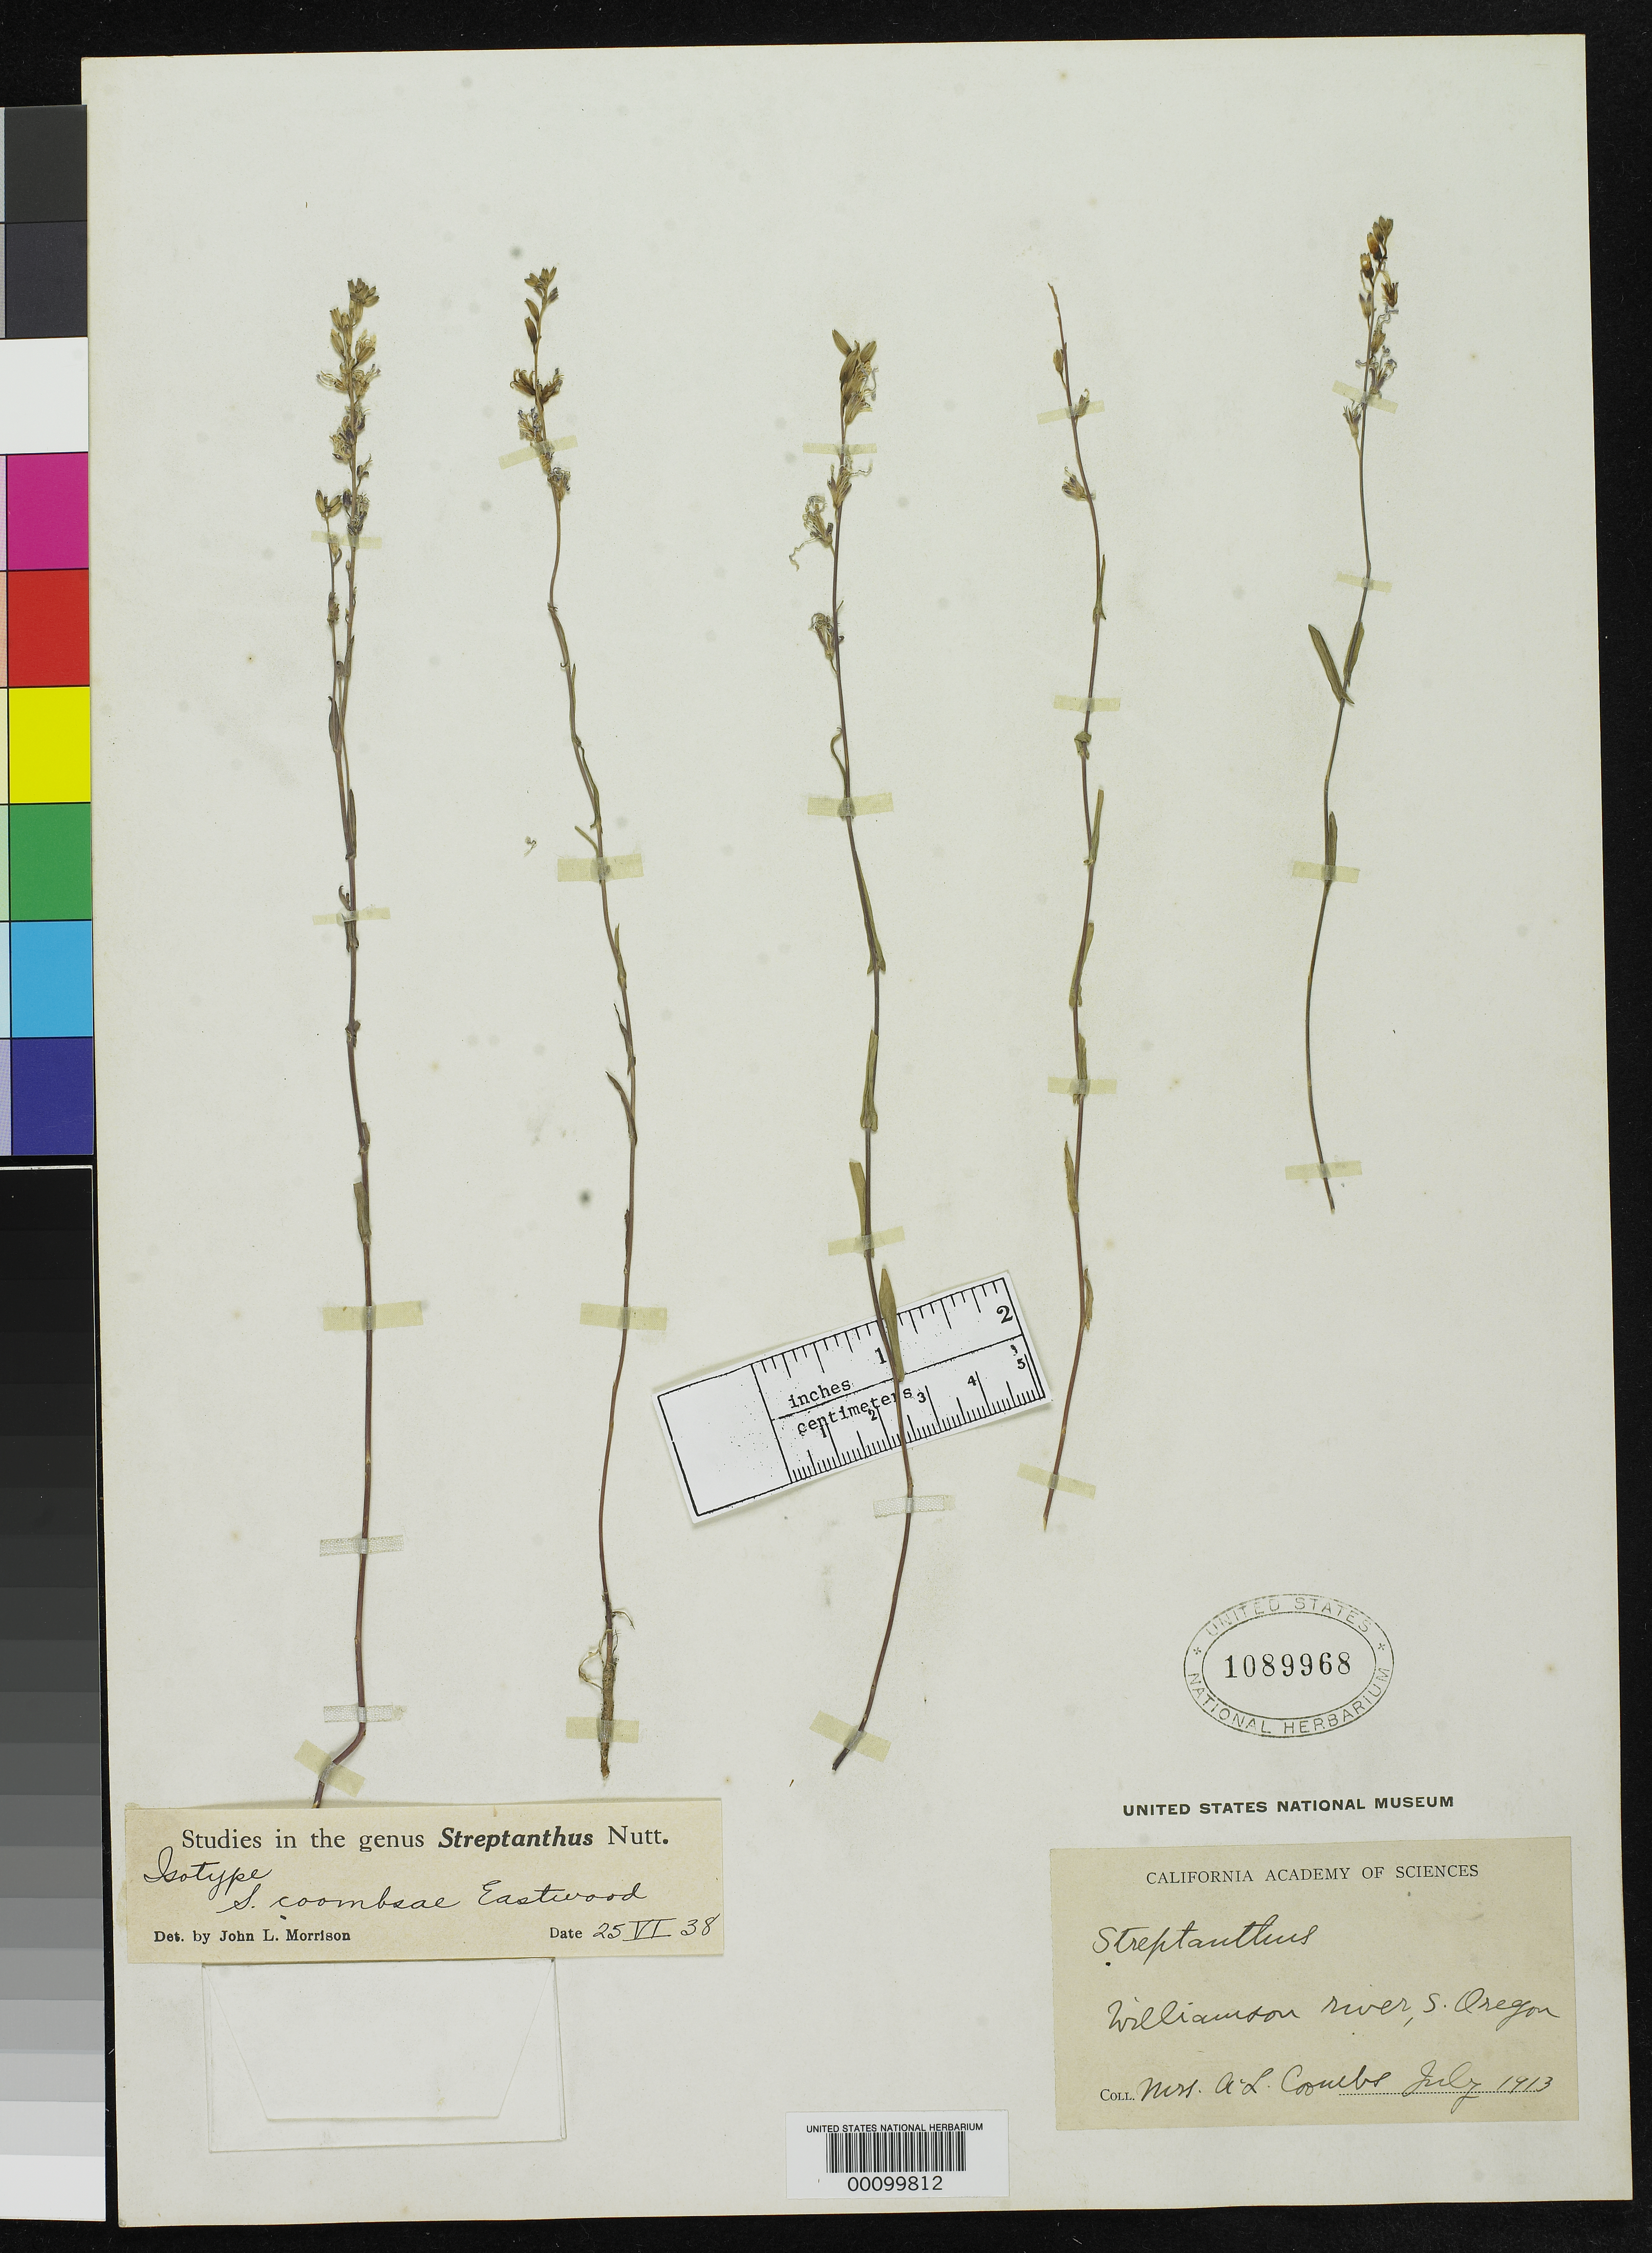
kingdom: Plantae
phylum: Tracheophyta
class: Magnoliopsida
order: Brassicales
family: Brassicaceae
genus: Streptanthus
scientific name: Streptanthus coombsae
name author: Eastw.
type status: Isotype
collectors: A. Coombs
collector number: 171937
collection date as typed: Jul 1913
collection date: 1913-07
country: United States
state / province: Oregon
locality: Williamson River in southern Oregon.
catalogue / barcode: US 1089968